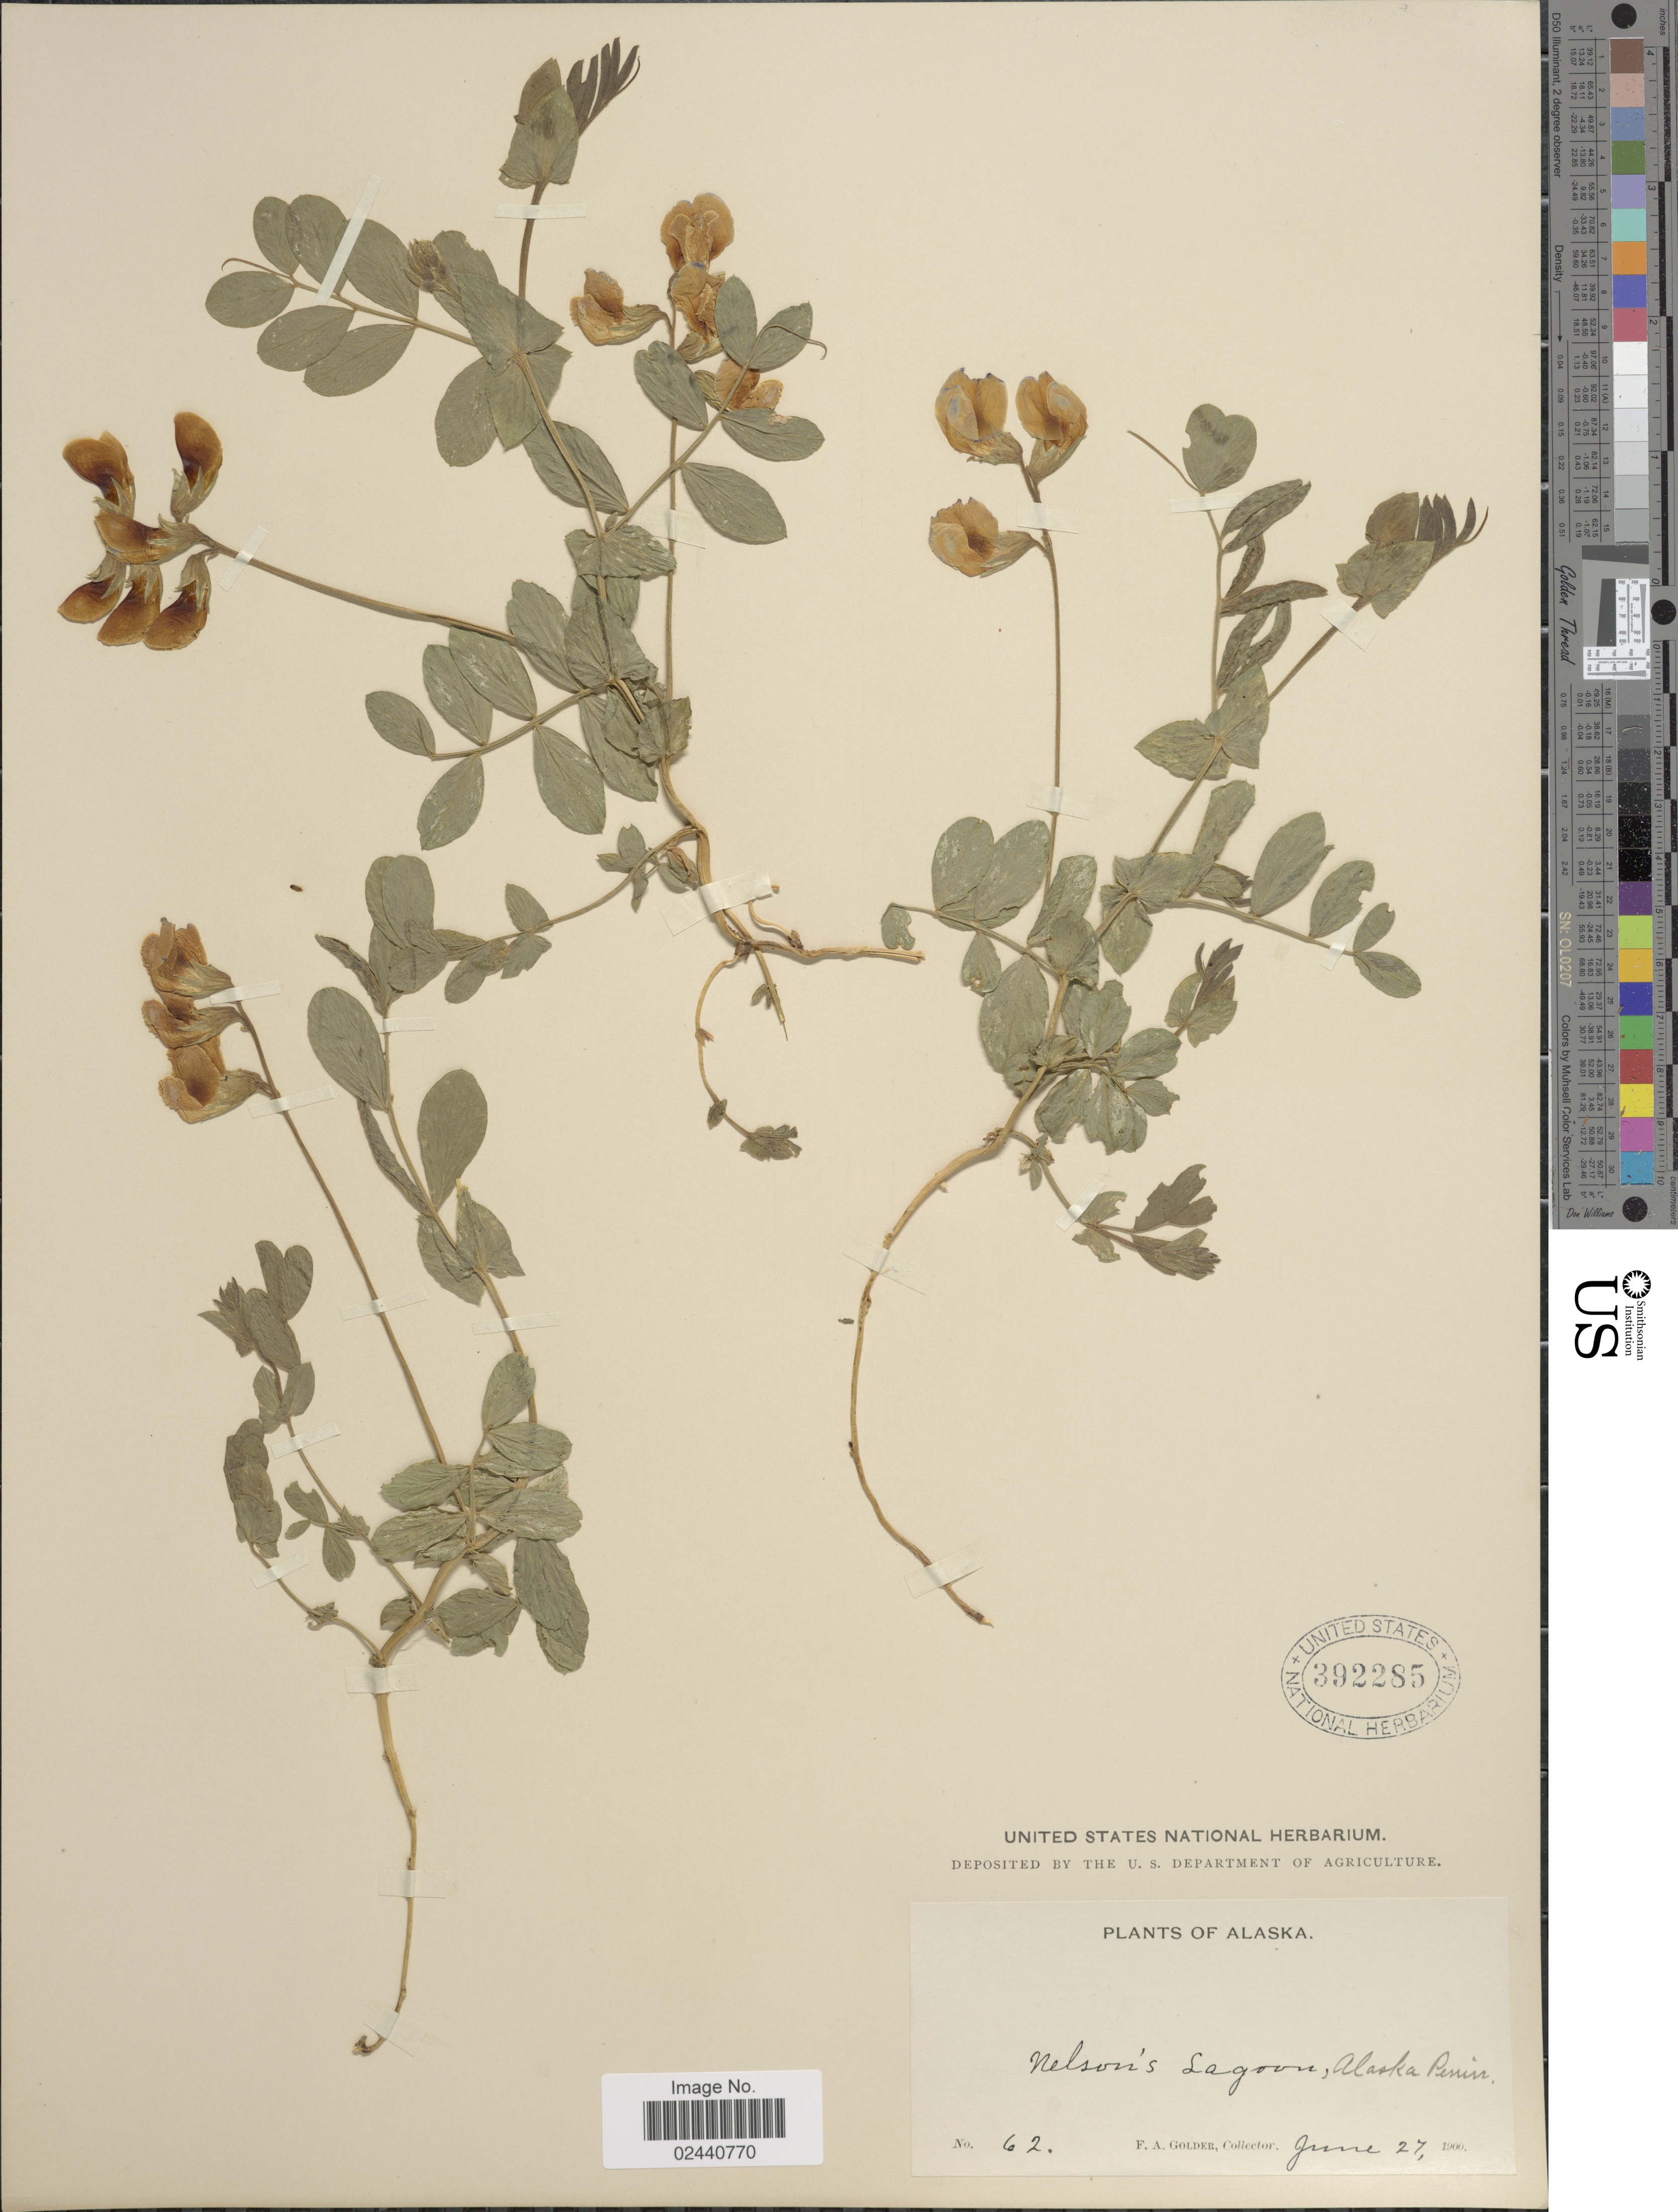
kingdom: Plantae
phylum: Tracheophyta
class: Magnoliopsida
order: Fabales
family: Fabaceae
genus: Lathyrus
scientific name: Lathyrus japonicus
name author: Willd.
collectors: F. Golder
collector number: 62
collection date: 1900-06-27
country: United States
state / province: Alaska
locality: Nelson's Lagoon, Alaska Penin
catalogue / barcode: US 392285